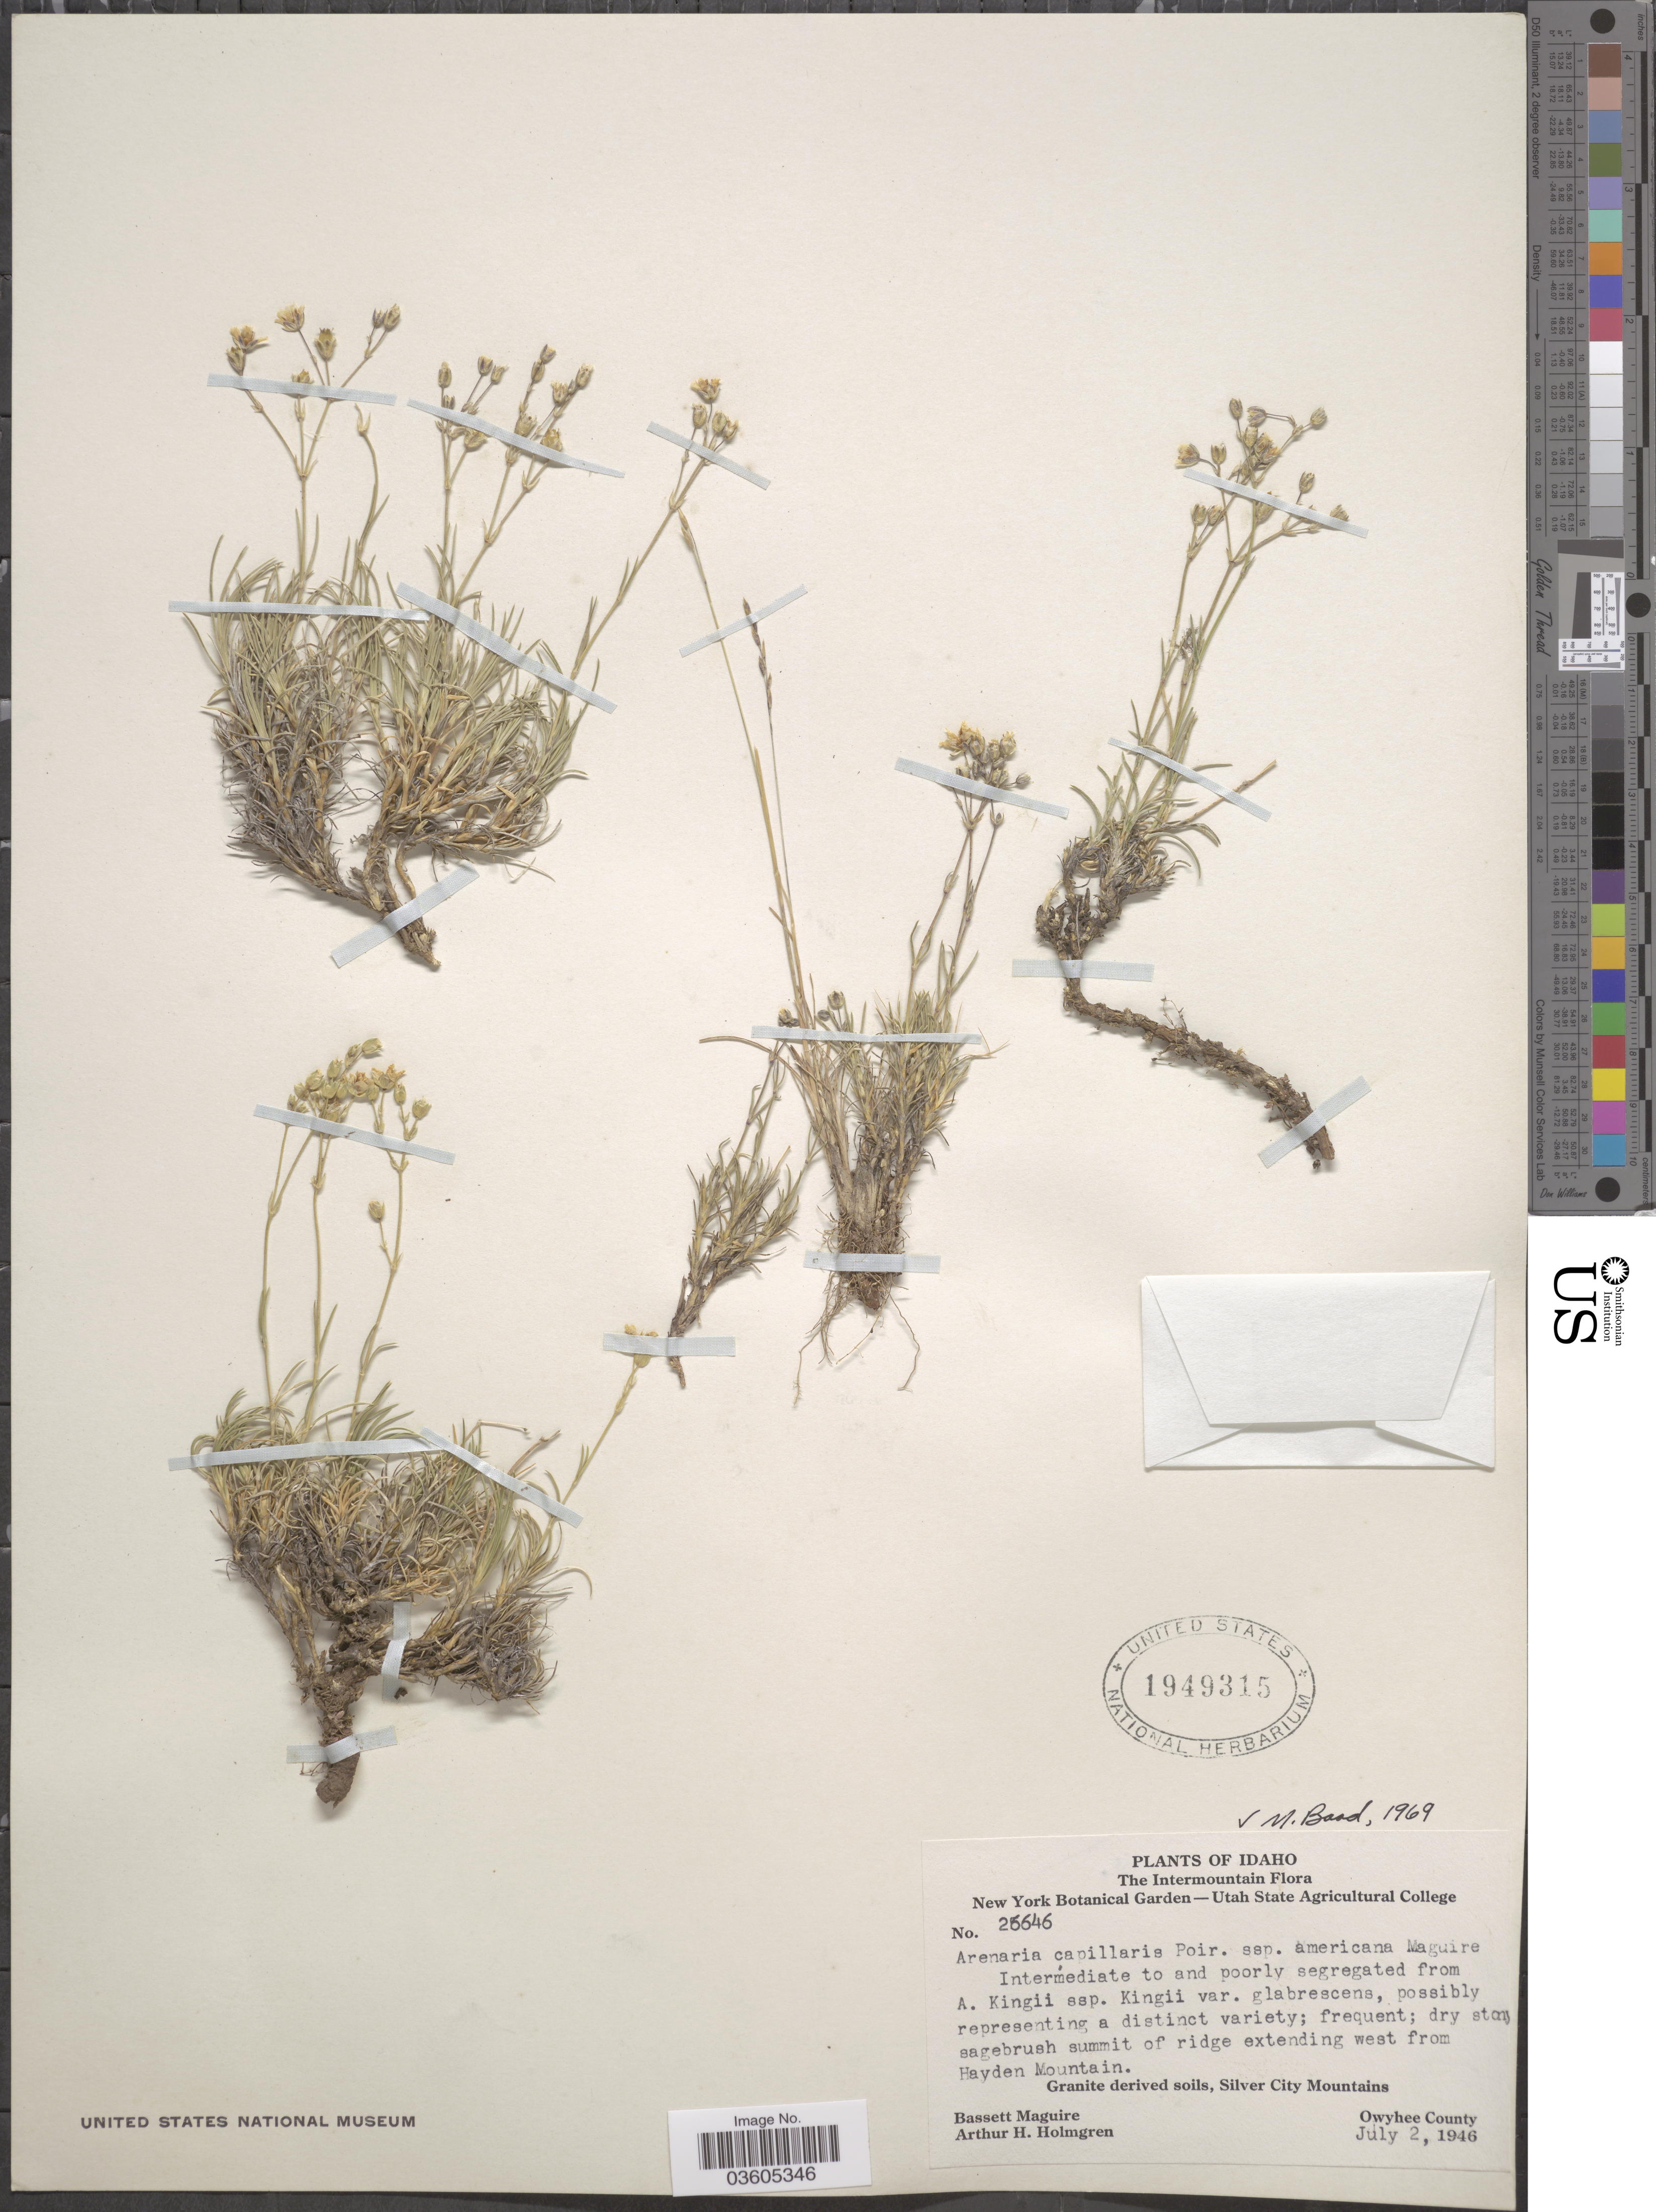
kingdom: Plantae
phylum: Tracheophyta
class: Magnoliopsida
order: Caryophyllales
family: Caryophyllaceae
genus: Eremogone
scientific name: Eremogone capillaris var. americana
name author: (Maguire) R.L. Hartm. & Rabeler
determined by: U.S. National Herbarium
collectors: B. Maguire & A. H. Holmgren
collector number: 26646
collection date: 1946-07-02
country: United States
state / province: Idaho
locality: The Intermountain. Summit of ridge extending west from Hayden Mountain. Silver City Mountains. Owyhee County.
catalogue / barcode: US 1949315